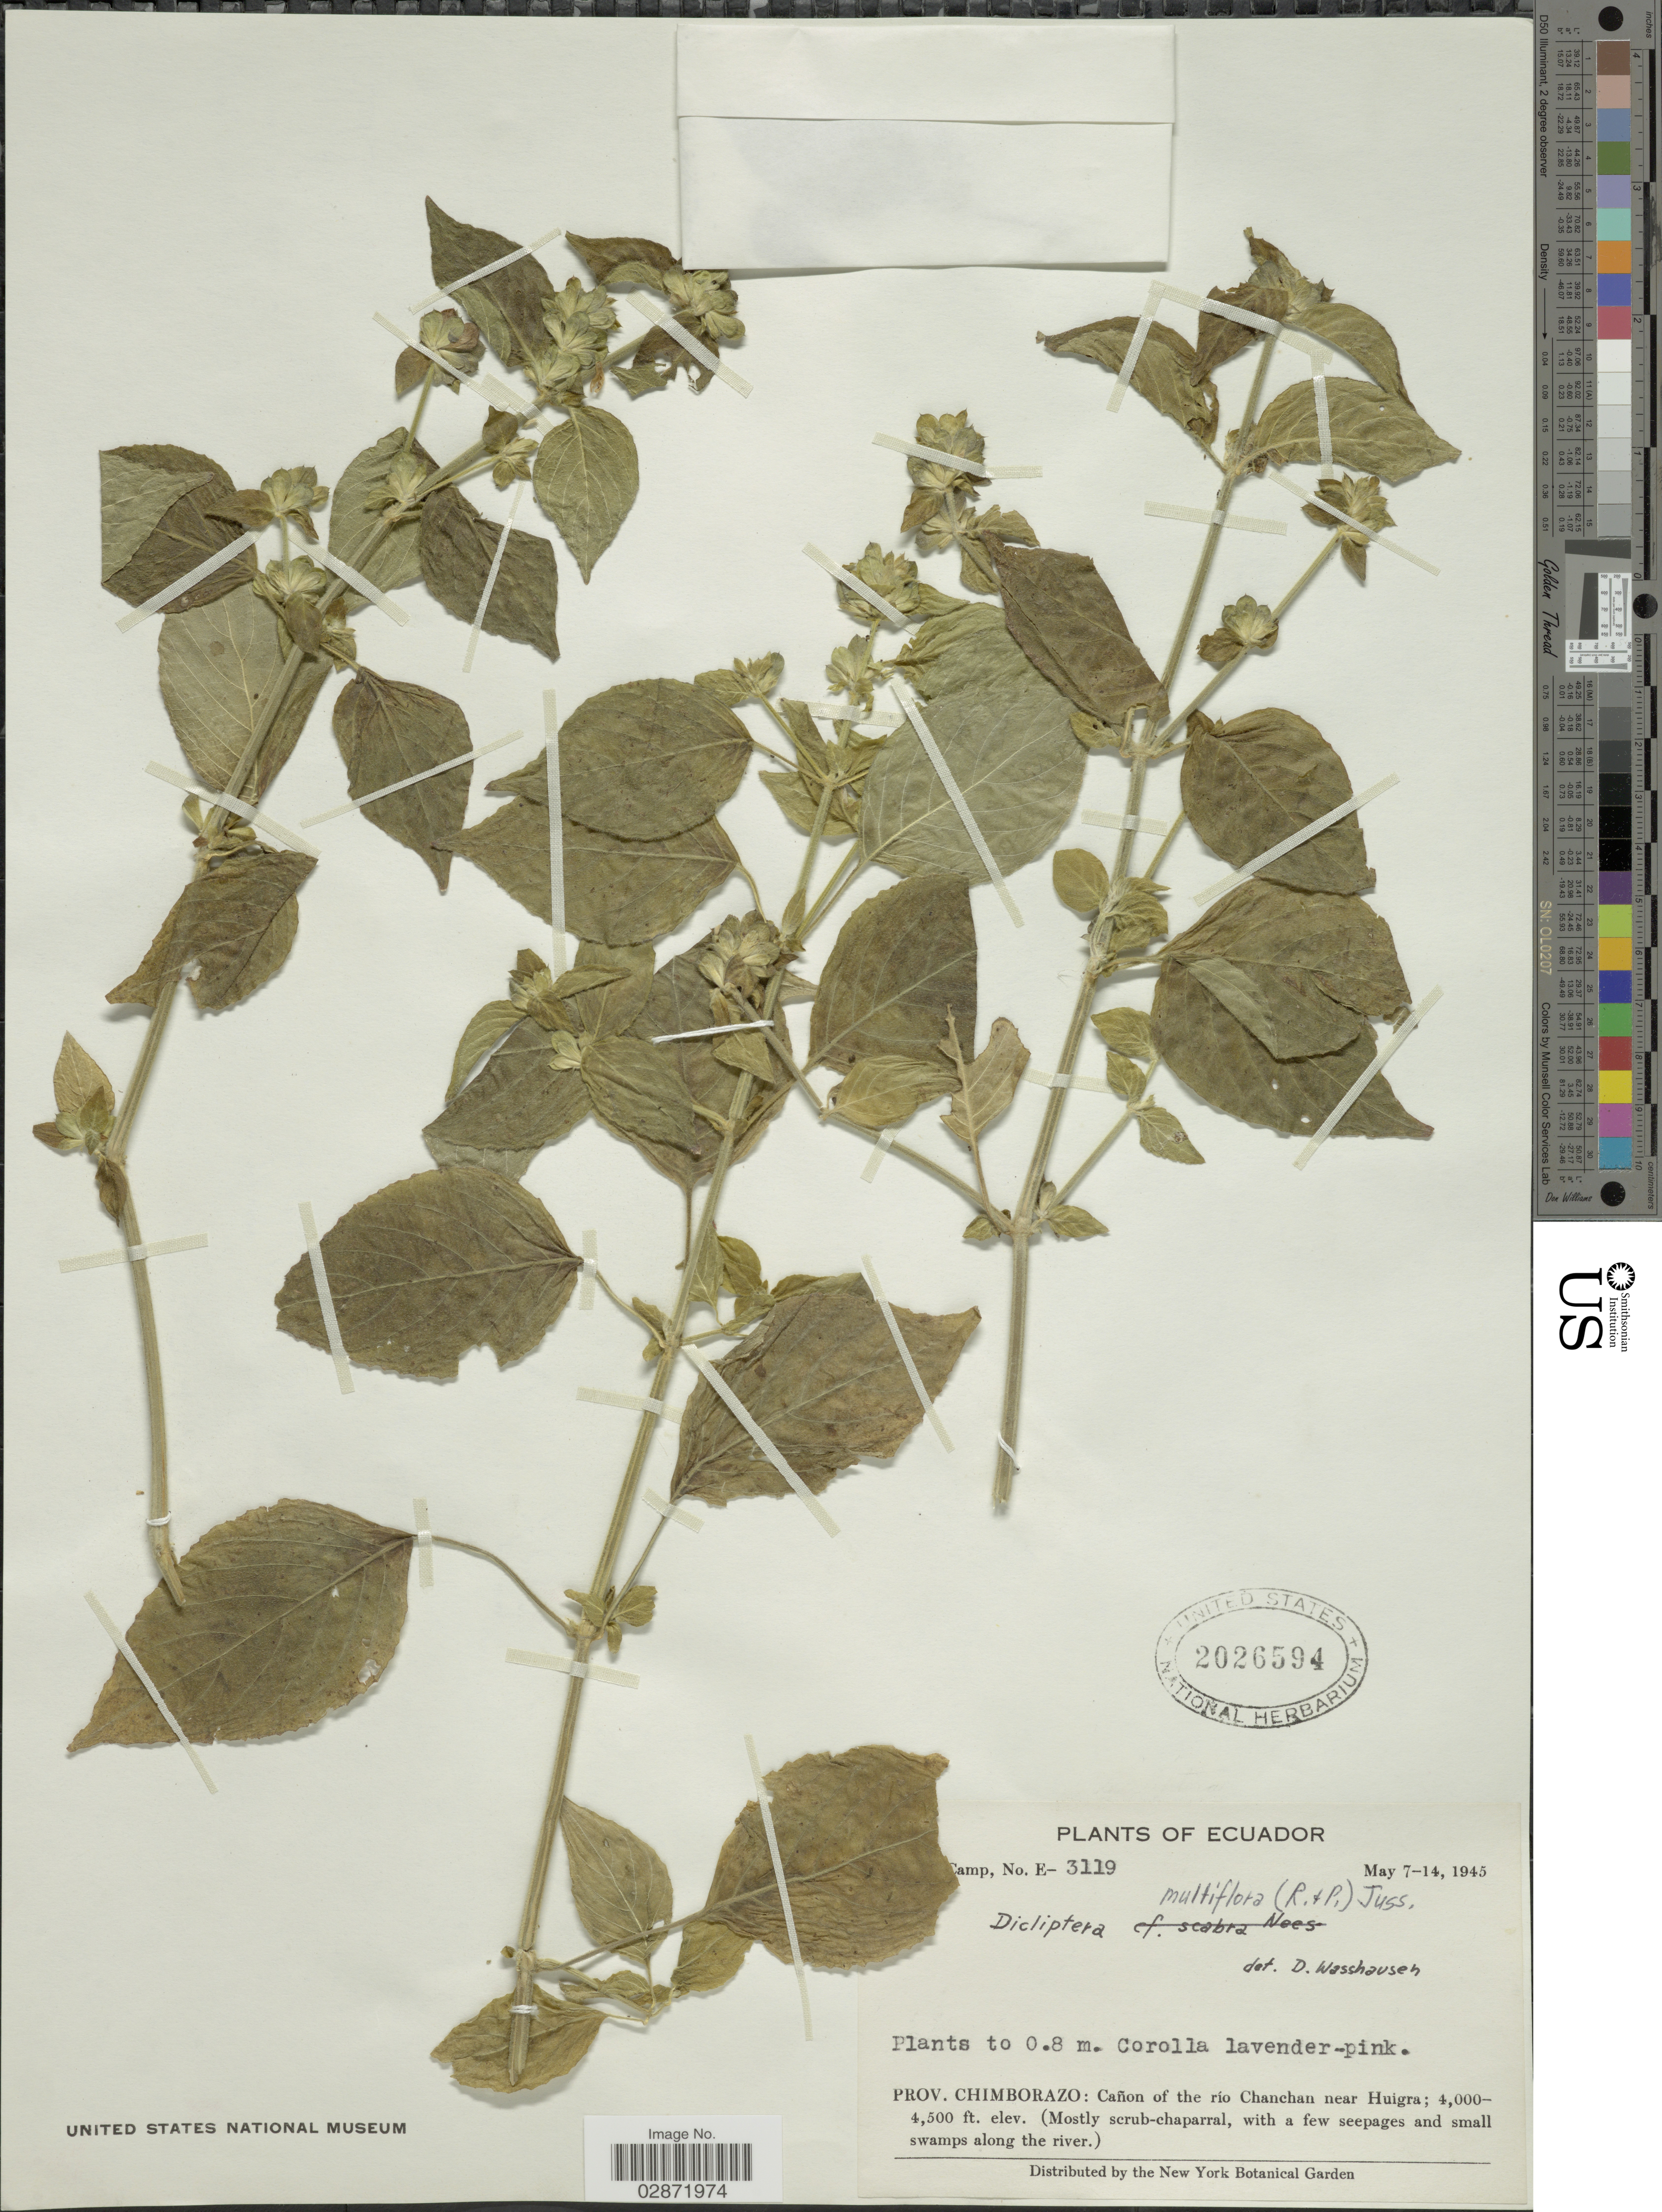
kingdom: Plantae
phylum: Tracheophyta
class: Magnoliopsida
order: Lamiales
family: Acanthaceae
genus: Dicliptera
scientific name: Dicliptera multiflora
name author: (Ruiz & Pav.) Juss.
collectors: W. H. Camp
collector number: E-3119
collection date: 1945-05-07/1945-05-14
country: Ecuador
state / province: Chimborazo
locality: Prov. Chimborazo: Cañon of the río Chanchan near Huigra.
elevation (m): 1219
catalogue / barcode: US 2026594